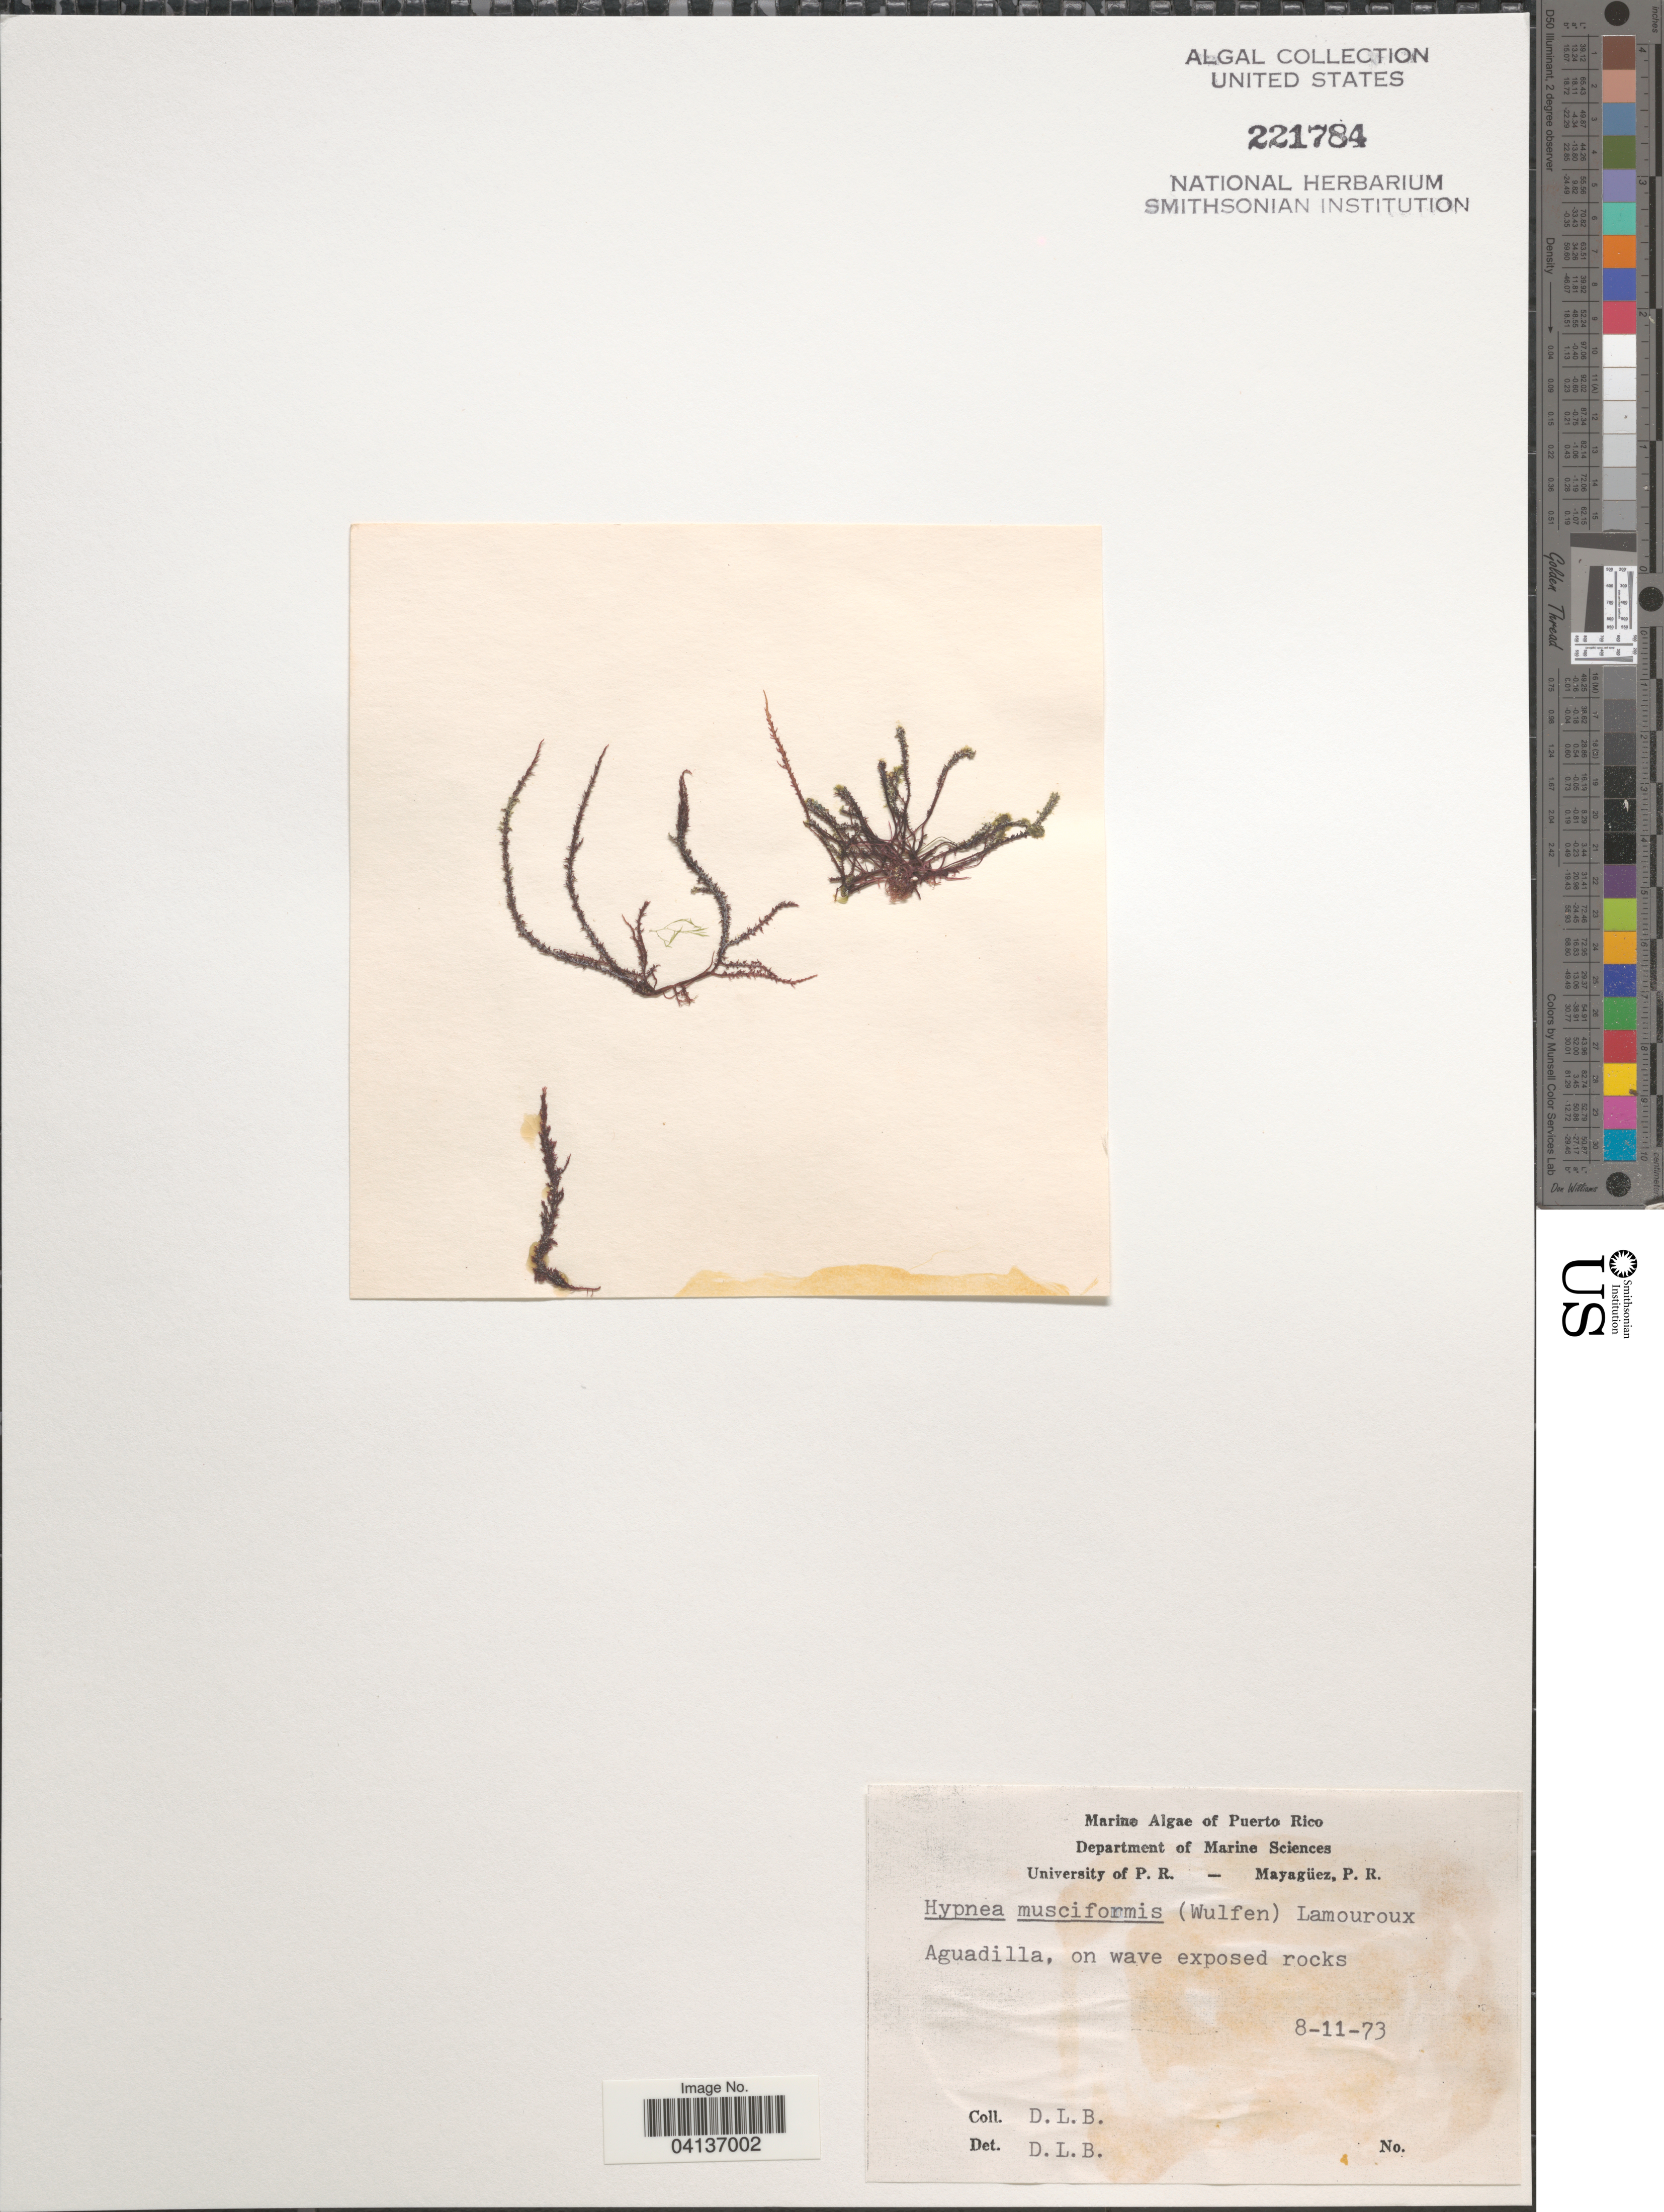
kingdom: Plantae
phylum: Rhodophyta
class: Florideophyceae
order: Gigartinales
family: Cystocloniaceae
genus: Hypnea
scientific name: Hypnea musciformis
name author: (Wulfen) J.V.Lamouroux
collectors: D. L. B.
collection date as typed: Transcribed d/m/y: 8/11/73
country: Puerto Rico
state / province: Aguadilla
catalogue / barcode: US 221784